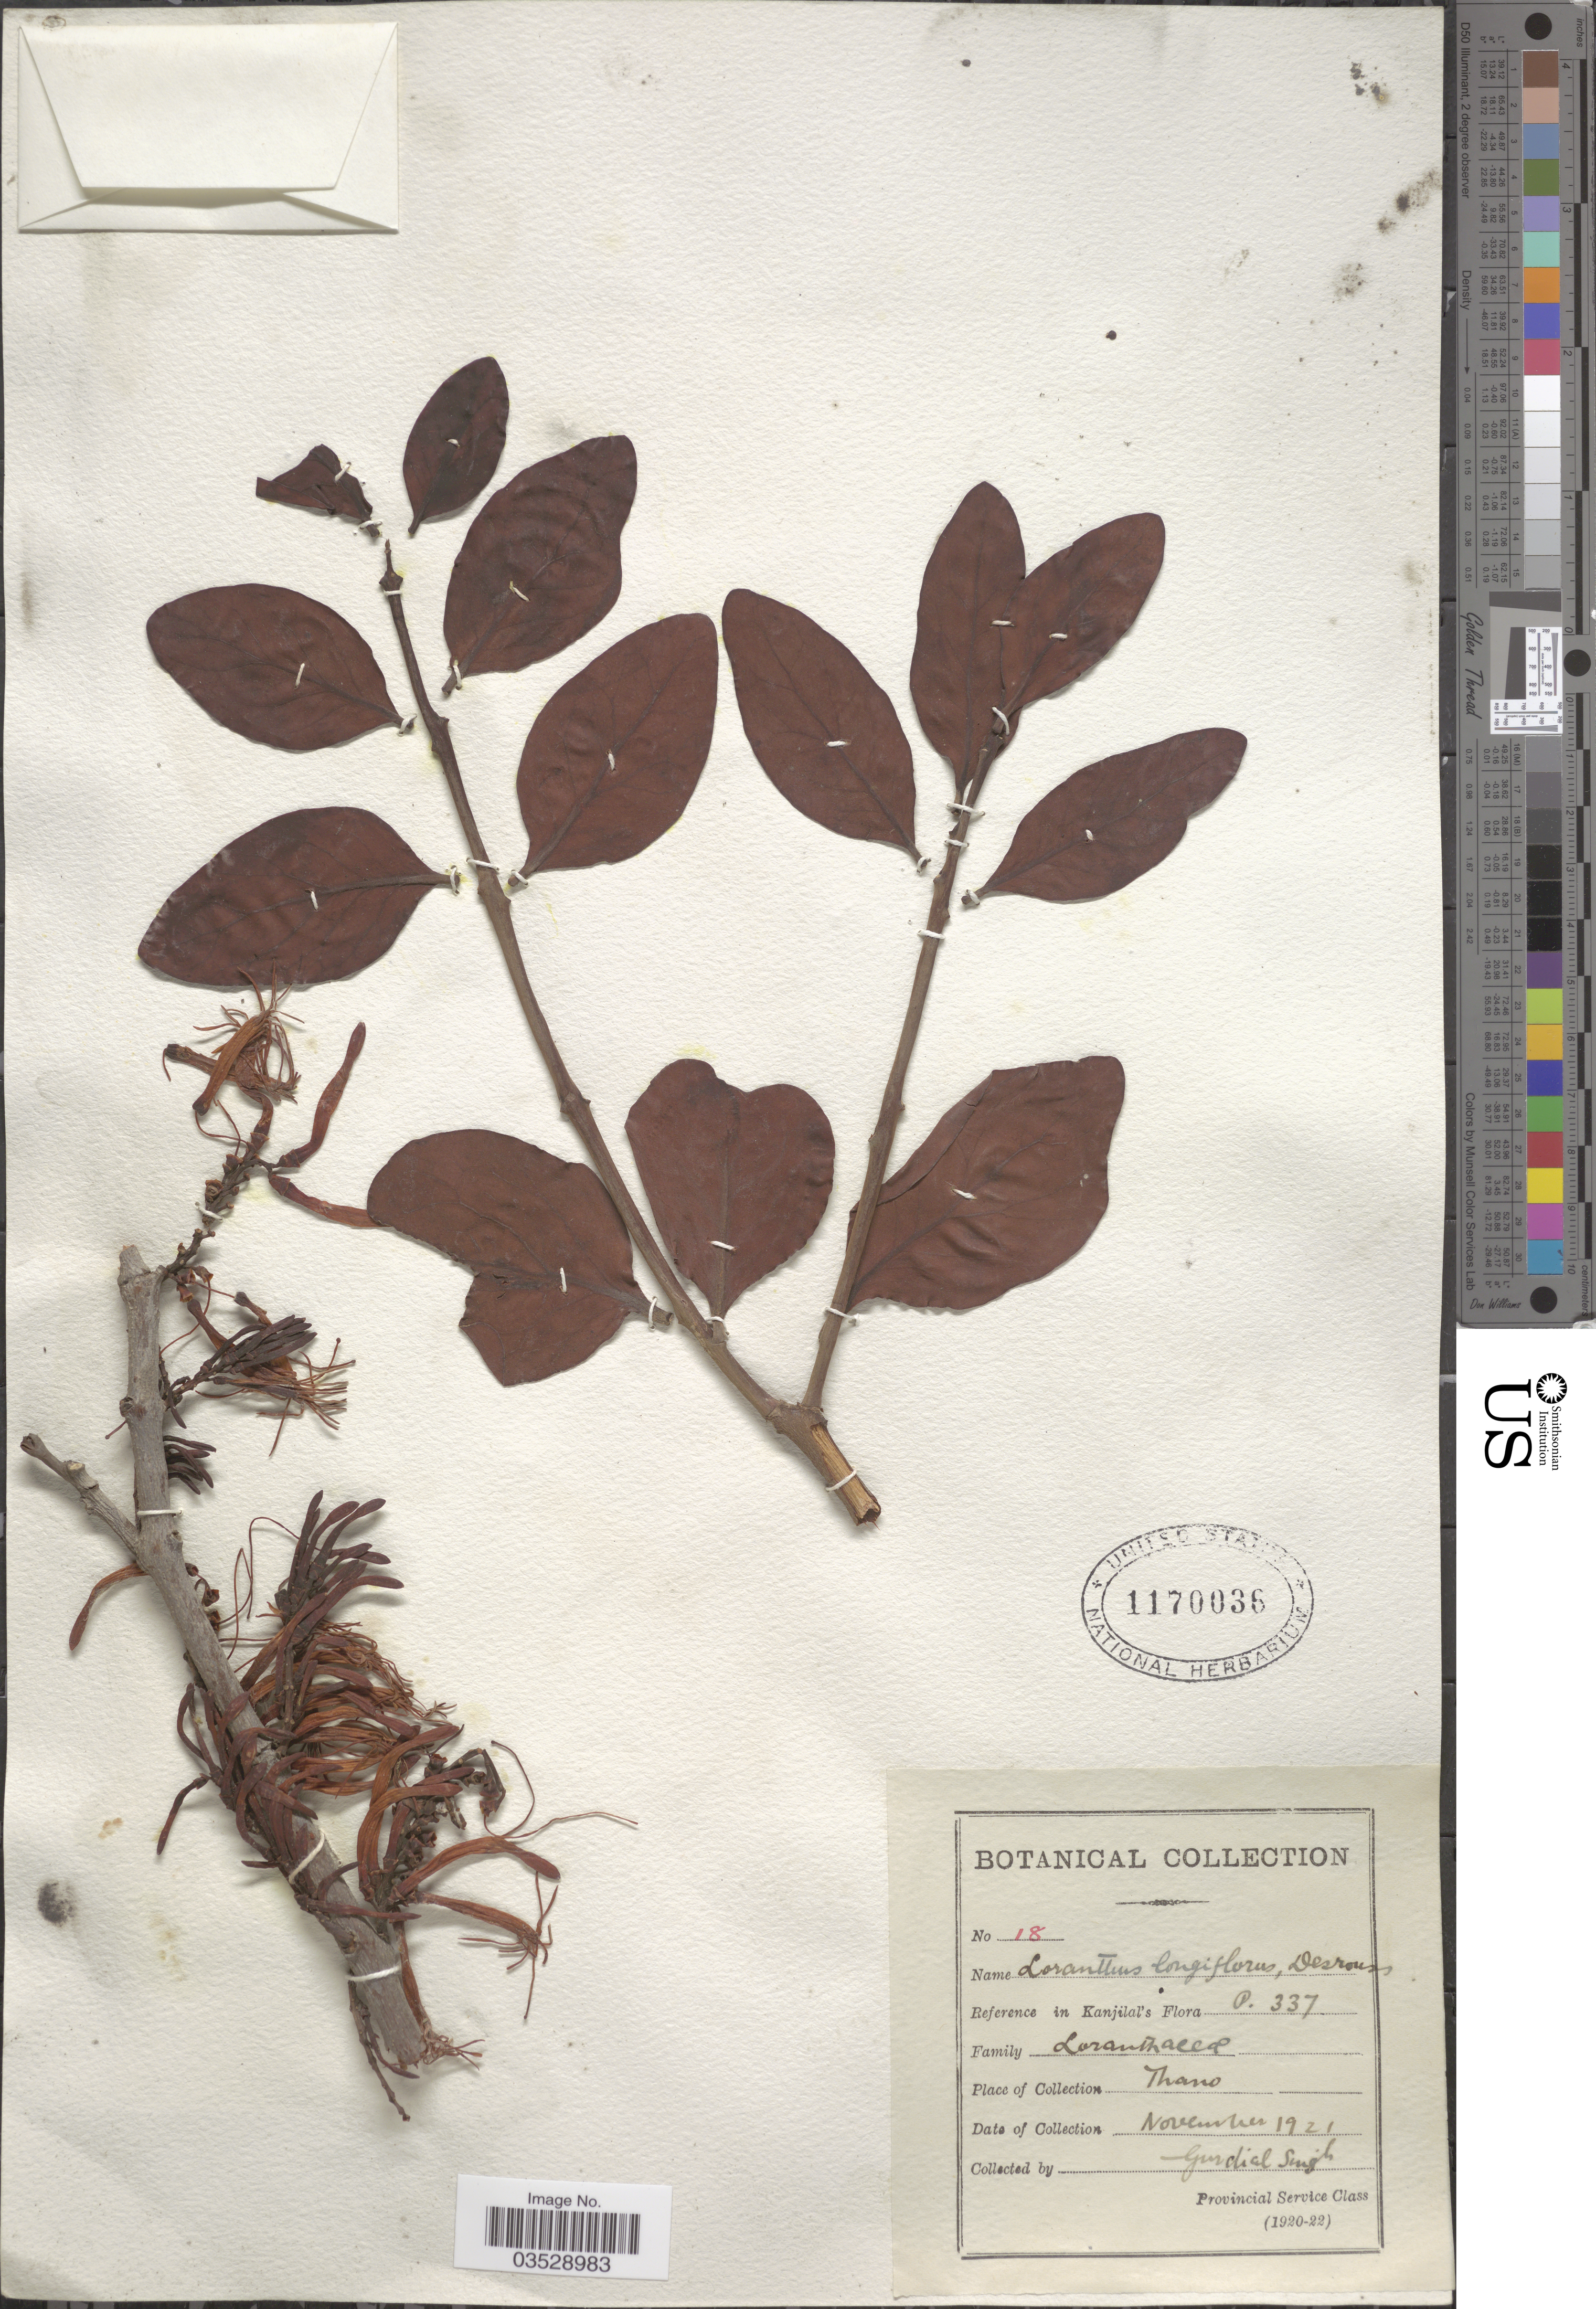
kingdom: Plantae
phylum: Tracheophyta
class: Magnoliopsida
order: Santalales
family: Loranthaceae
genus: Dendrophthoe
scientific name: Dendrophthoe falcata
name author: (L. f.) Ettingsh.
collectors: G. Singh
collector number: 18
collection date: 1921-11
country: India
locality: Thano.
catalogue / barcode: US 1170036